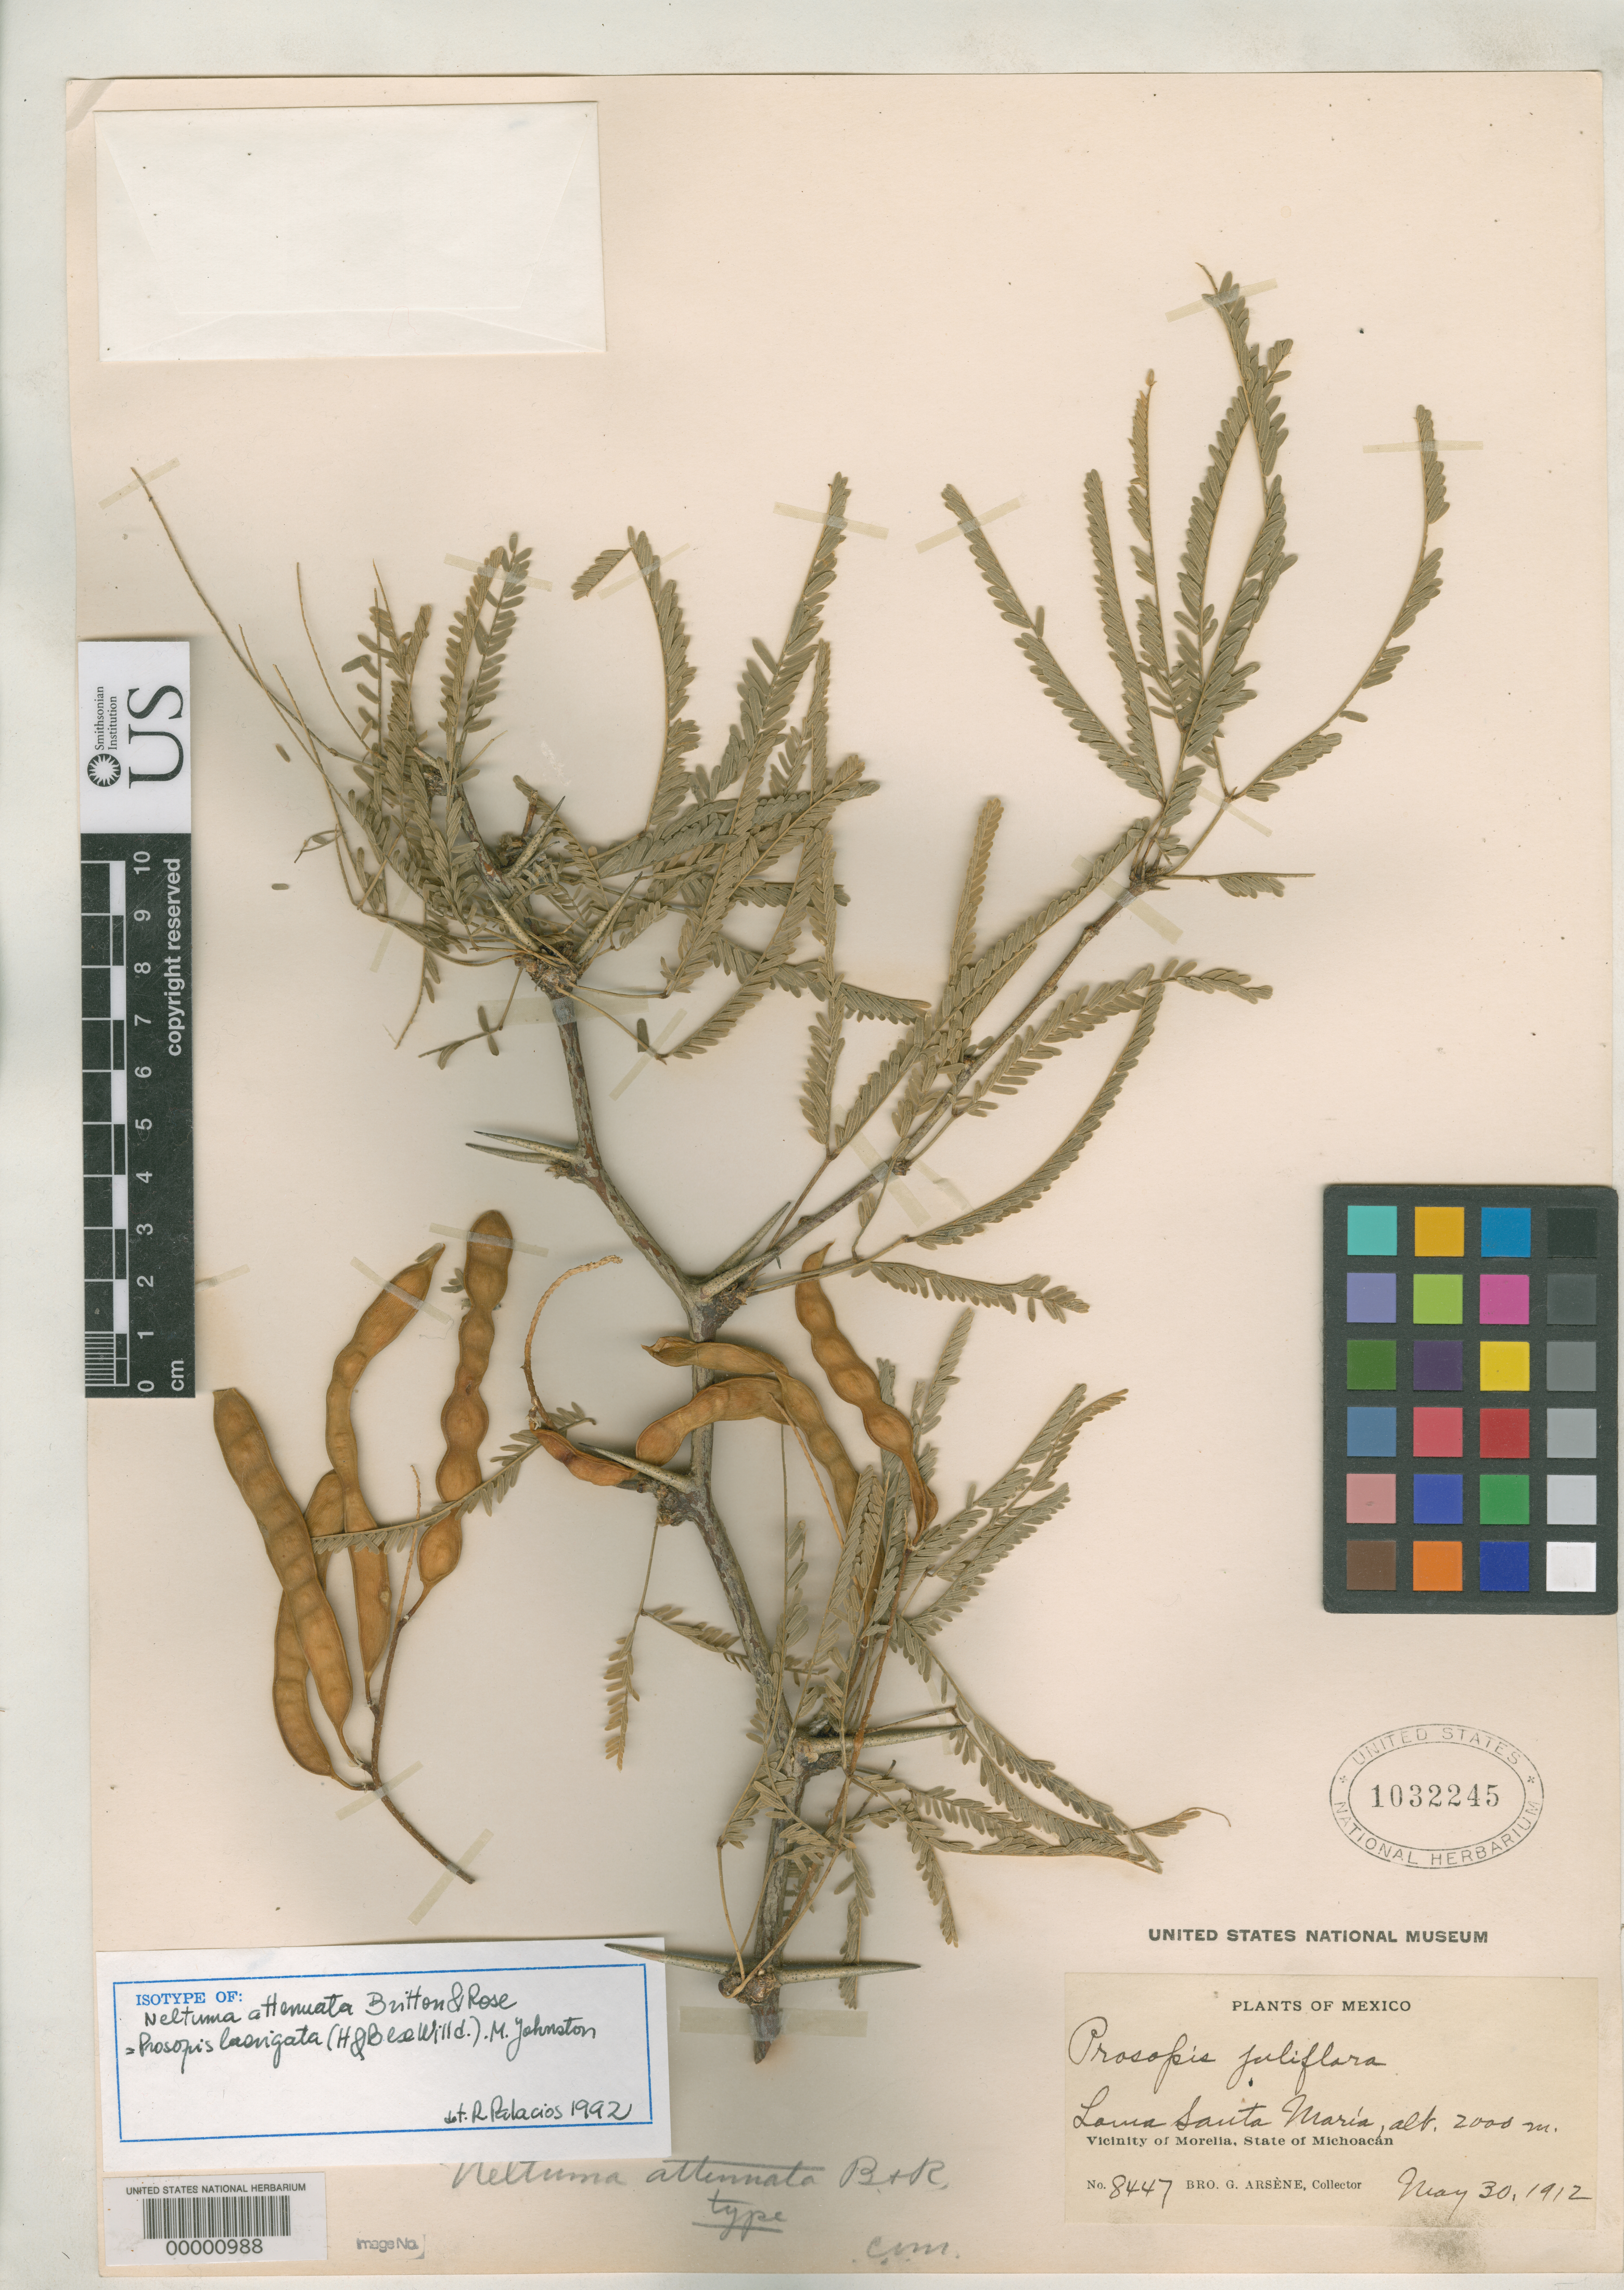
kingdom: Plantae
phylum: Tracheophyta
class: Magnoliopsida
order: Fabales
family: Fabaceae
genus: Neltuma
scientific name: Neltuma attenuata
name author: Britton & Rose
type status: Isotype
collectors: Bro. G. Arsène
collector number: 8447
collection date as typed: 30 May 1912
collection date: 1912-05-30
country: Mexico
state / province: Michoacán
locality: Vicinity of Morelia, Loma Santa Maria.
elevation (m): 200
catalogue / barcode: US 1032245